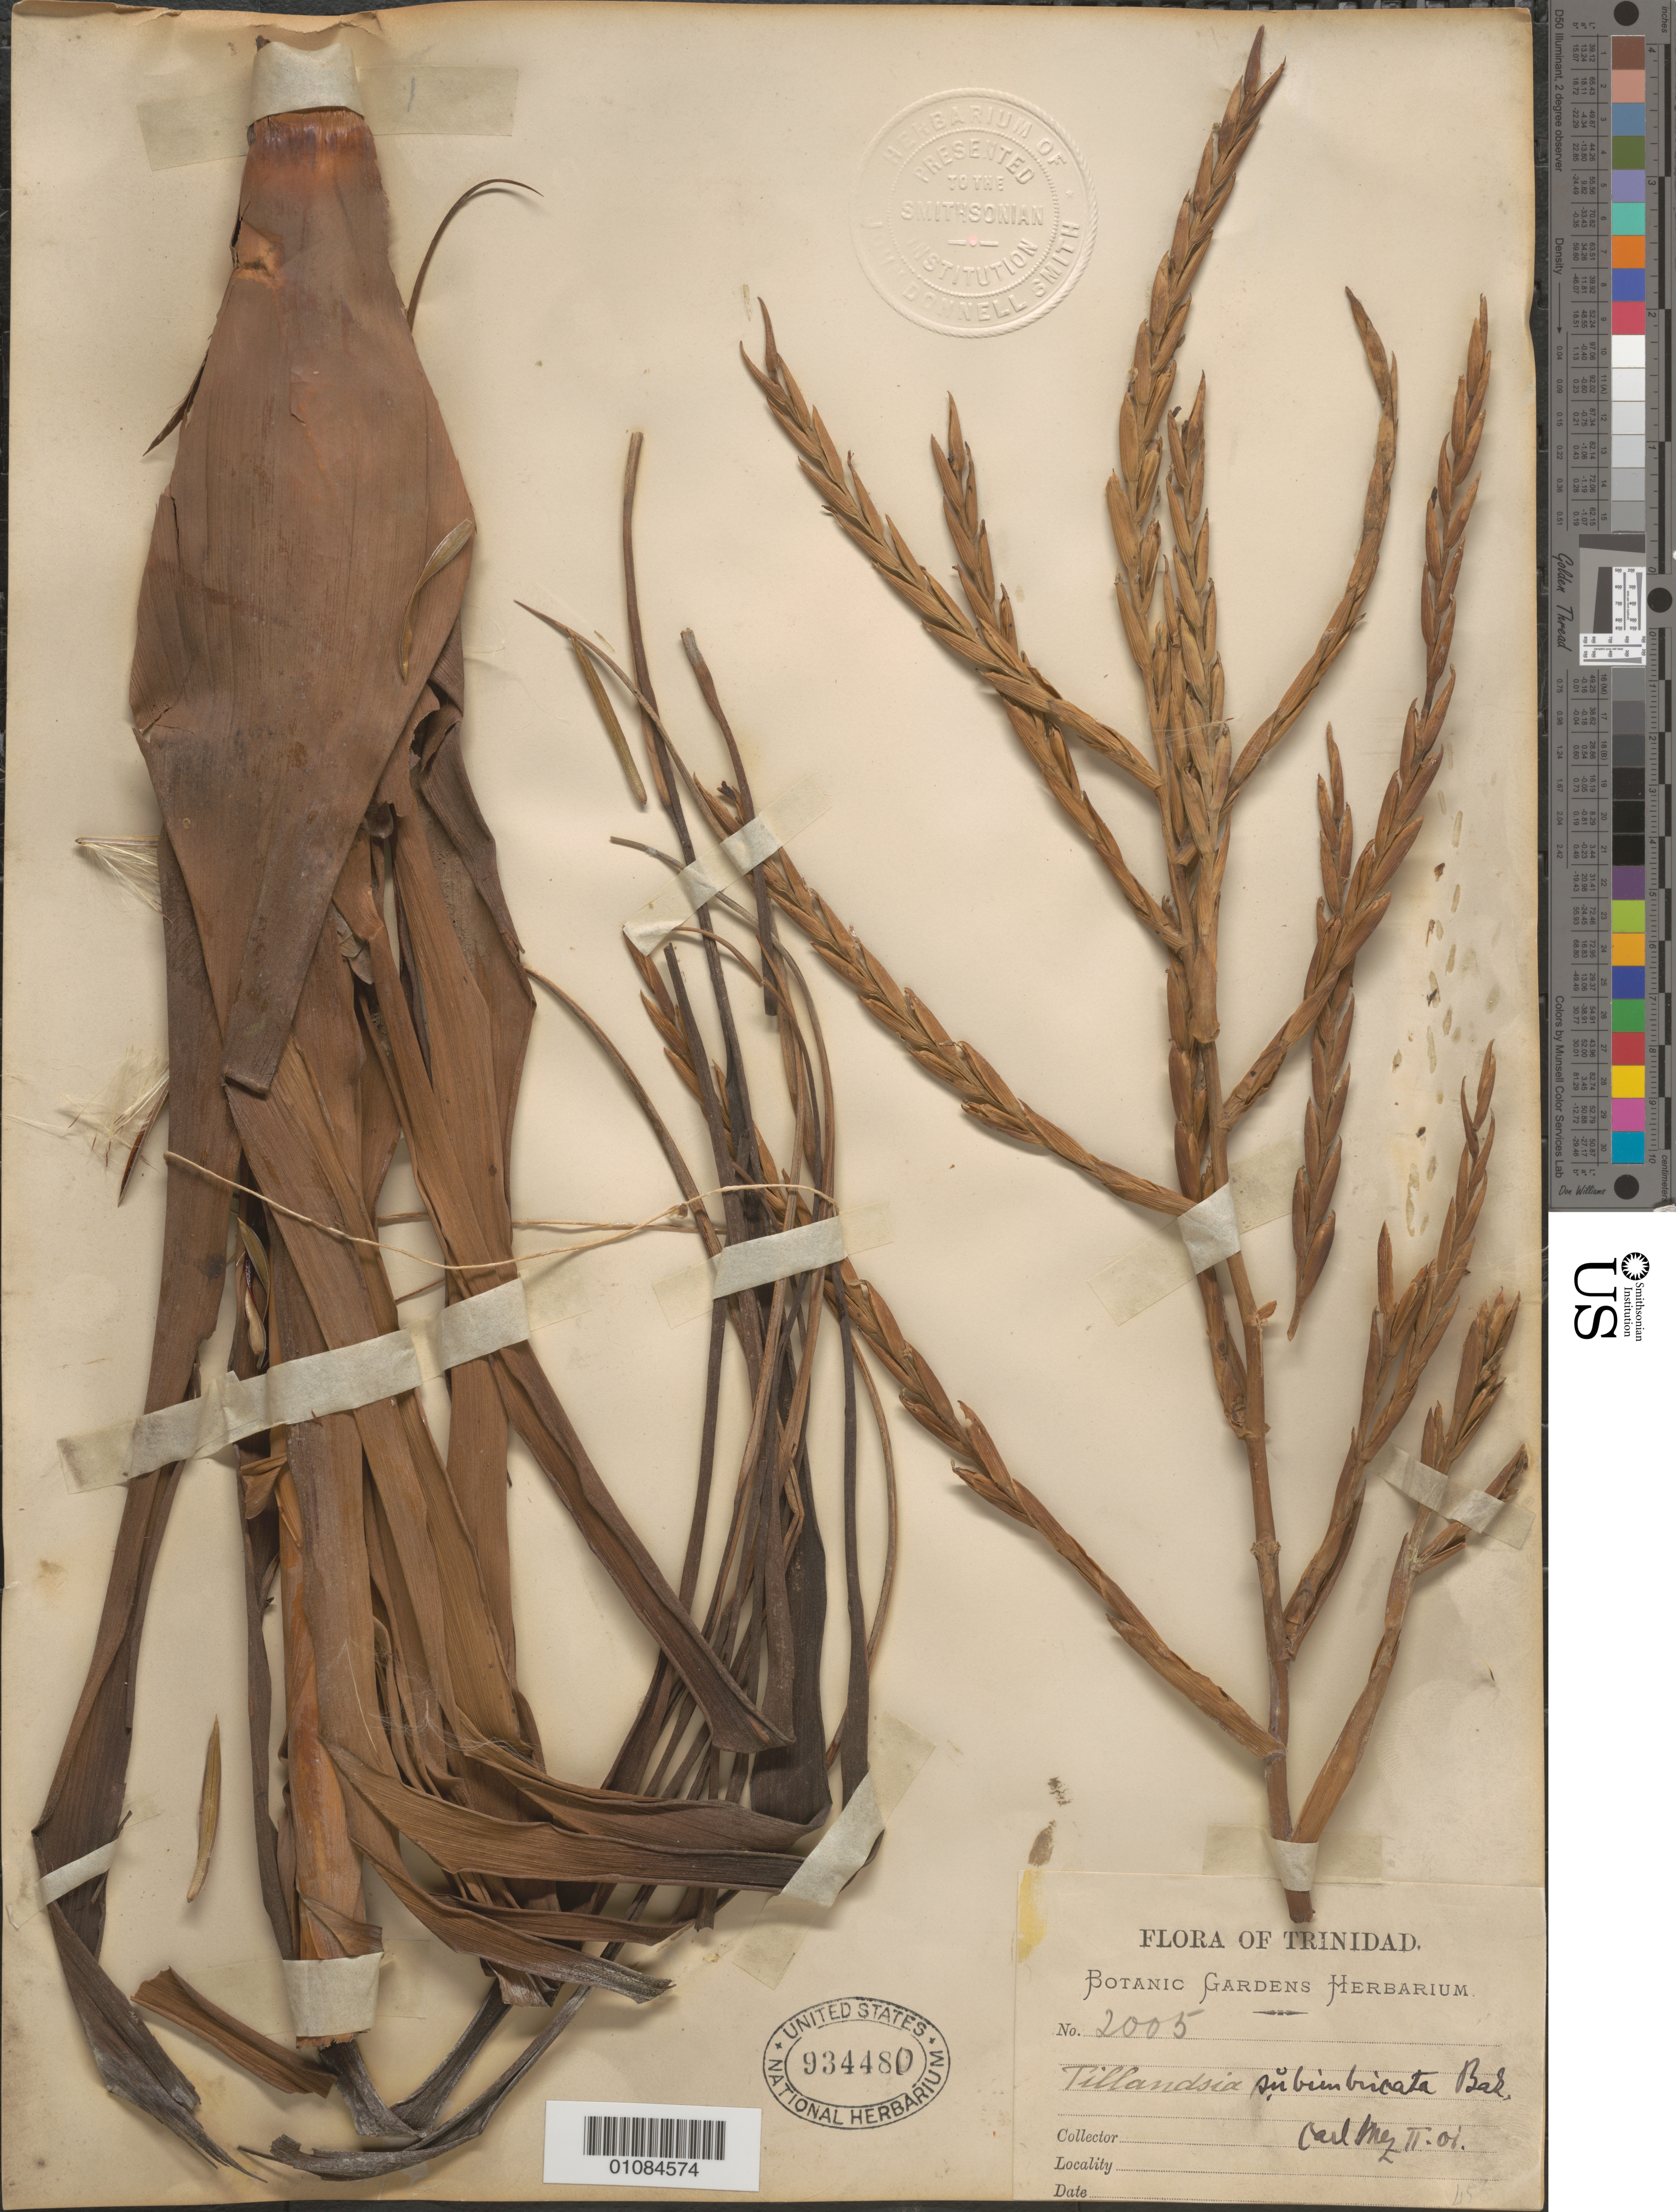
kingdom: Plantae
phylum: Tracheophyta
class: Liliopsida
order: Poales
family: Bromeliaceae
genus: Tillandsia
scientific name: Tillandsia elongata var. subimbricata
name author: (Baker) L.B. Sm.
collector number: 2005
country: Trinidad and Tobago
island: Trinidad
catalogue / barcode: US 934480